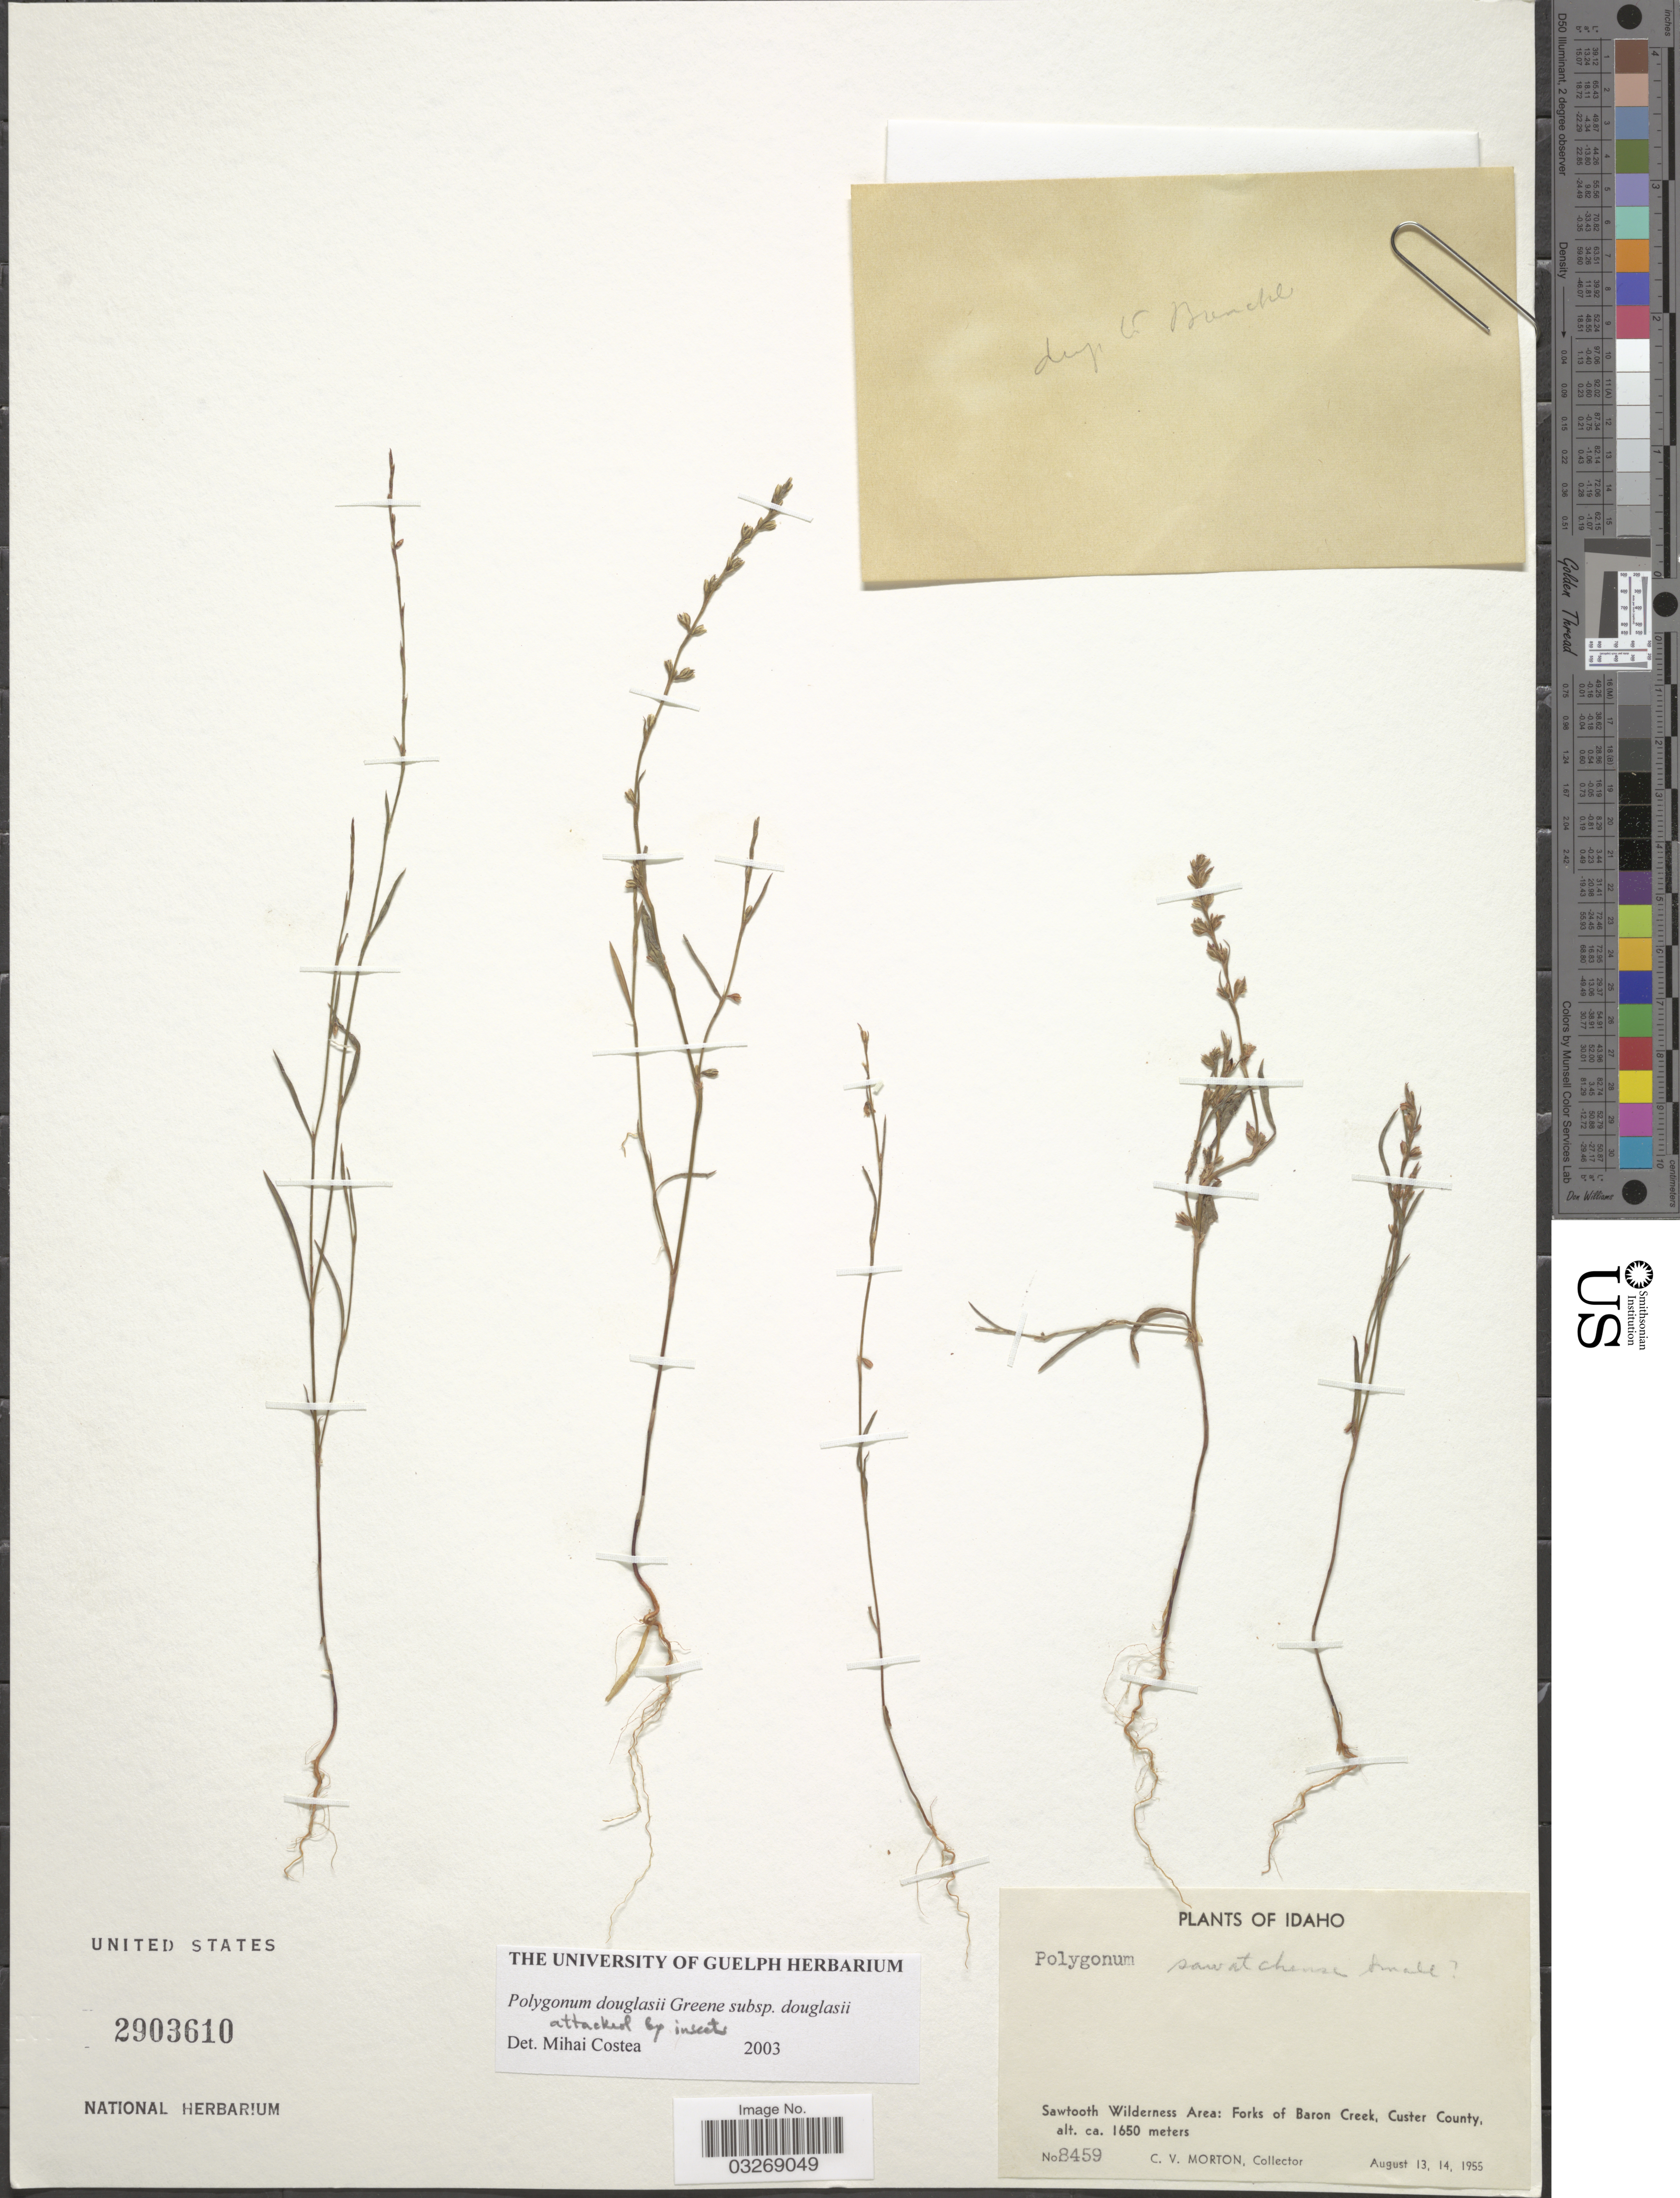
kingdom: Plantae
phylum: Tracheophyta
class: Magnoliopsida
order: Caryophyllales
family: Polygonaceae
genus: Polygonum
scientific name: Polygonum douglasii subsp. douglasii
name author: Greene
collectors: C. V. Morton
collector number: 8459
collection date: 1955-08-13/1955-08-14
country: United States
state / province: Idaho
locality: Sawtooth Wilderness Area: Forks of Baron Creek, Custer County.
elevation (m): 1650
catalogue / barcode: US 2903610